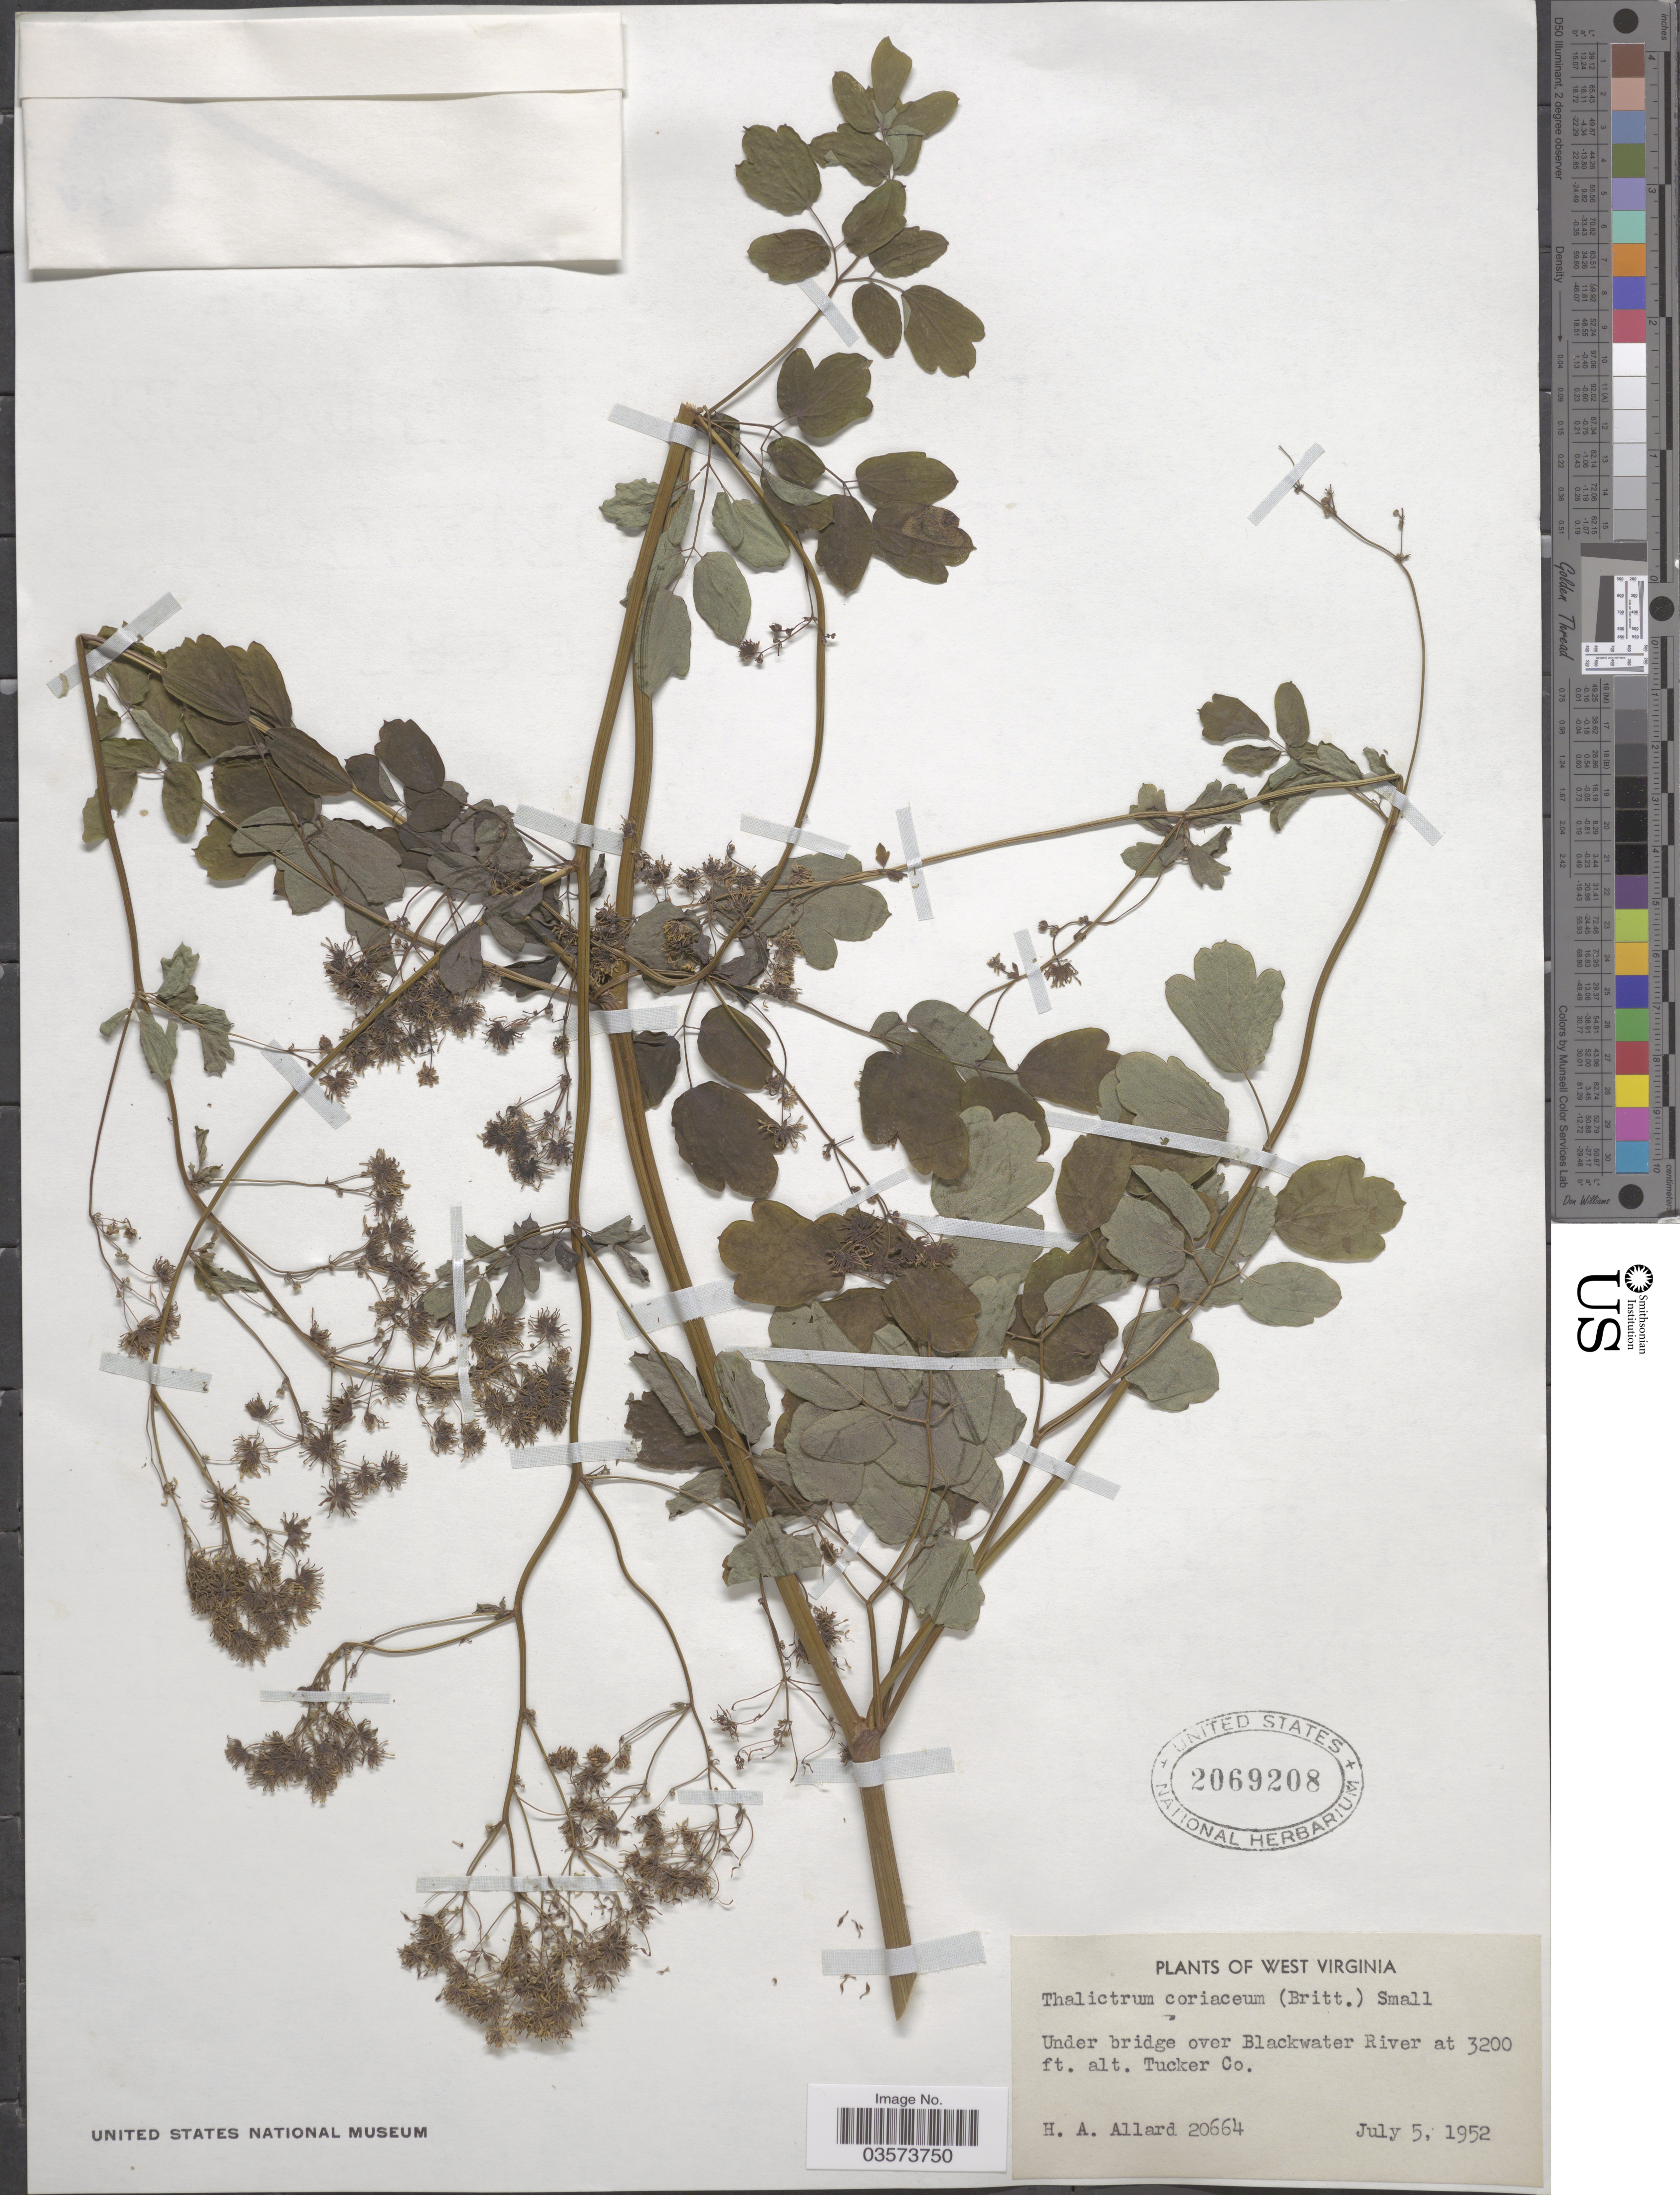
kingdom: Plantae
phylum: Tracheophyta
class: Magnoliopsida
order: Ranunculales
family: Ranunculaceae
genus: Thalictrum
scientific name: Thalictrum coriaceum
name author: (Britton) Small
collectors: H. A. Allard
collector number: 20664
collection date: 1952-07-05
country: United States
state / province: West Virginia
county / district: Tucker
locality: Under bridge over Blackwater River. Tucker Co.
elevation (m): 975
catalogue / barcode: US 2069208